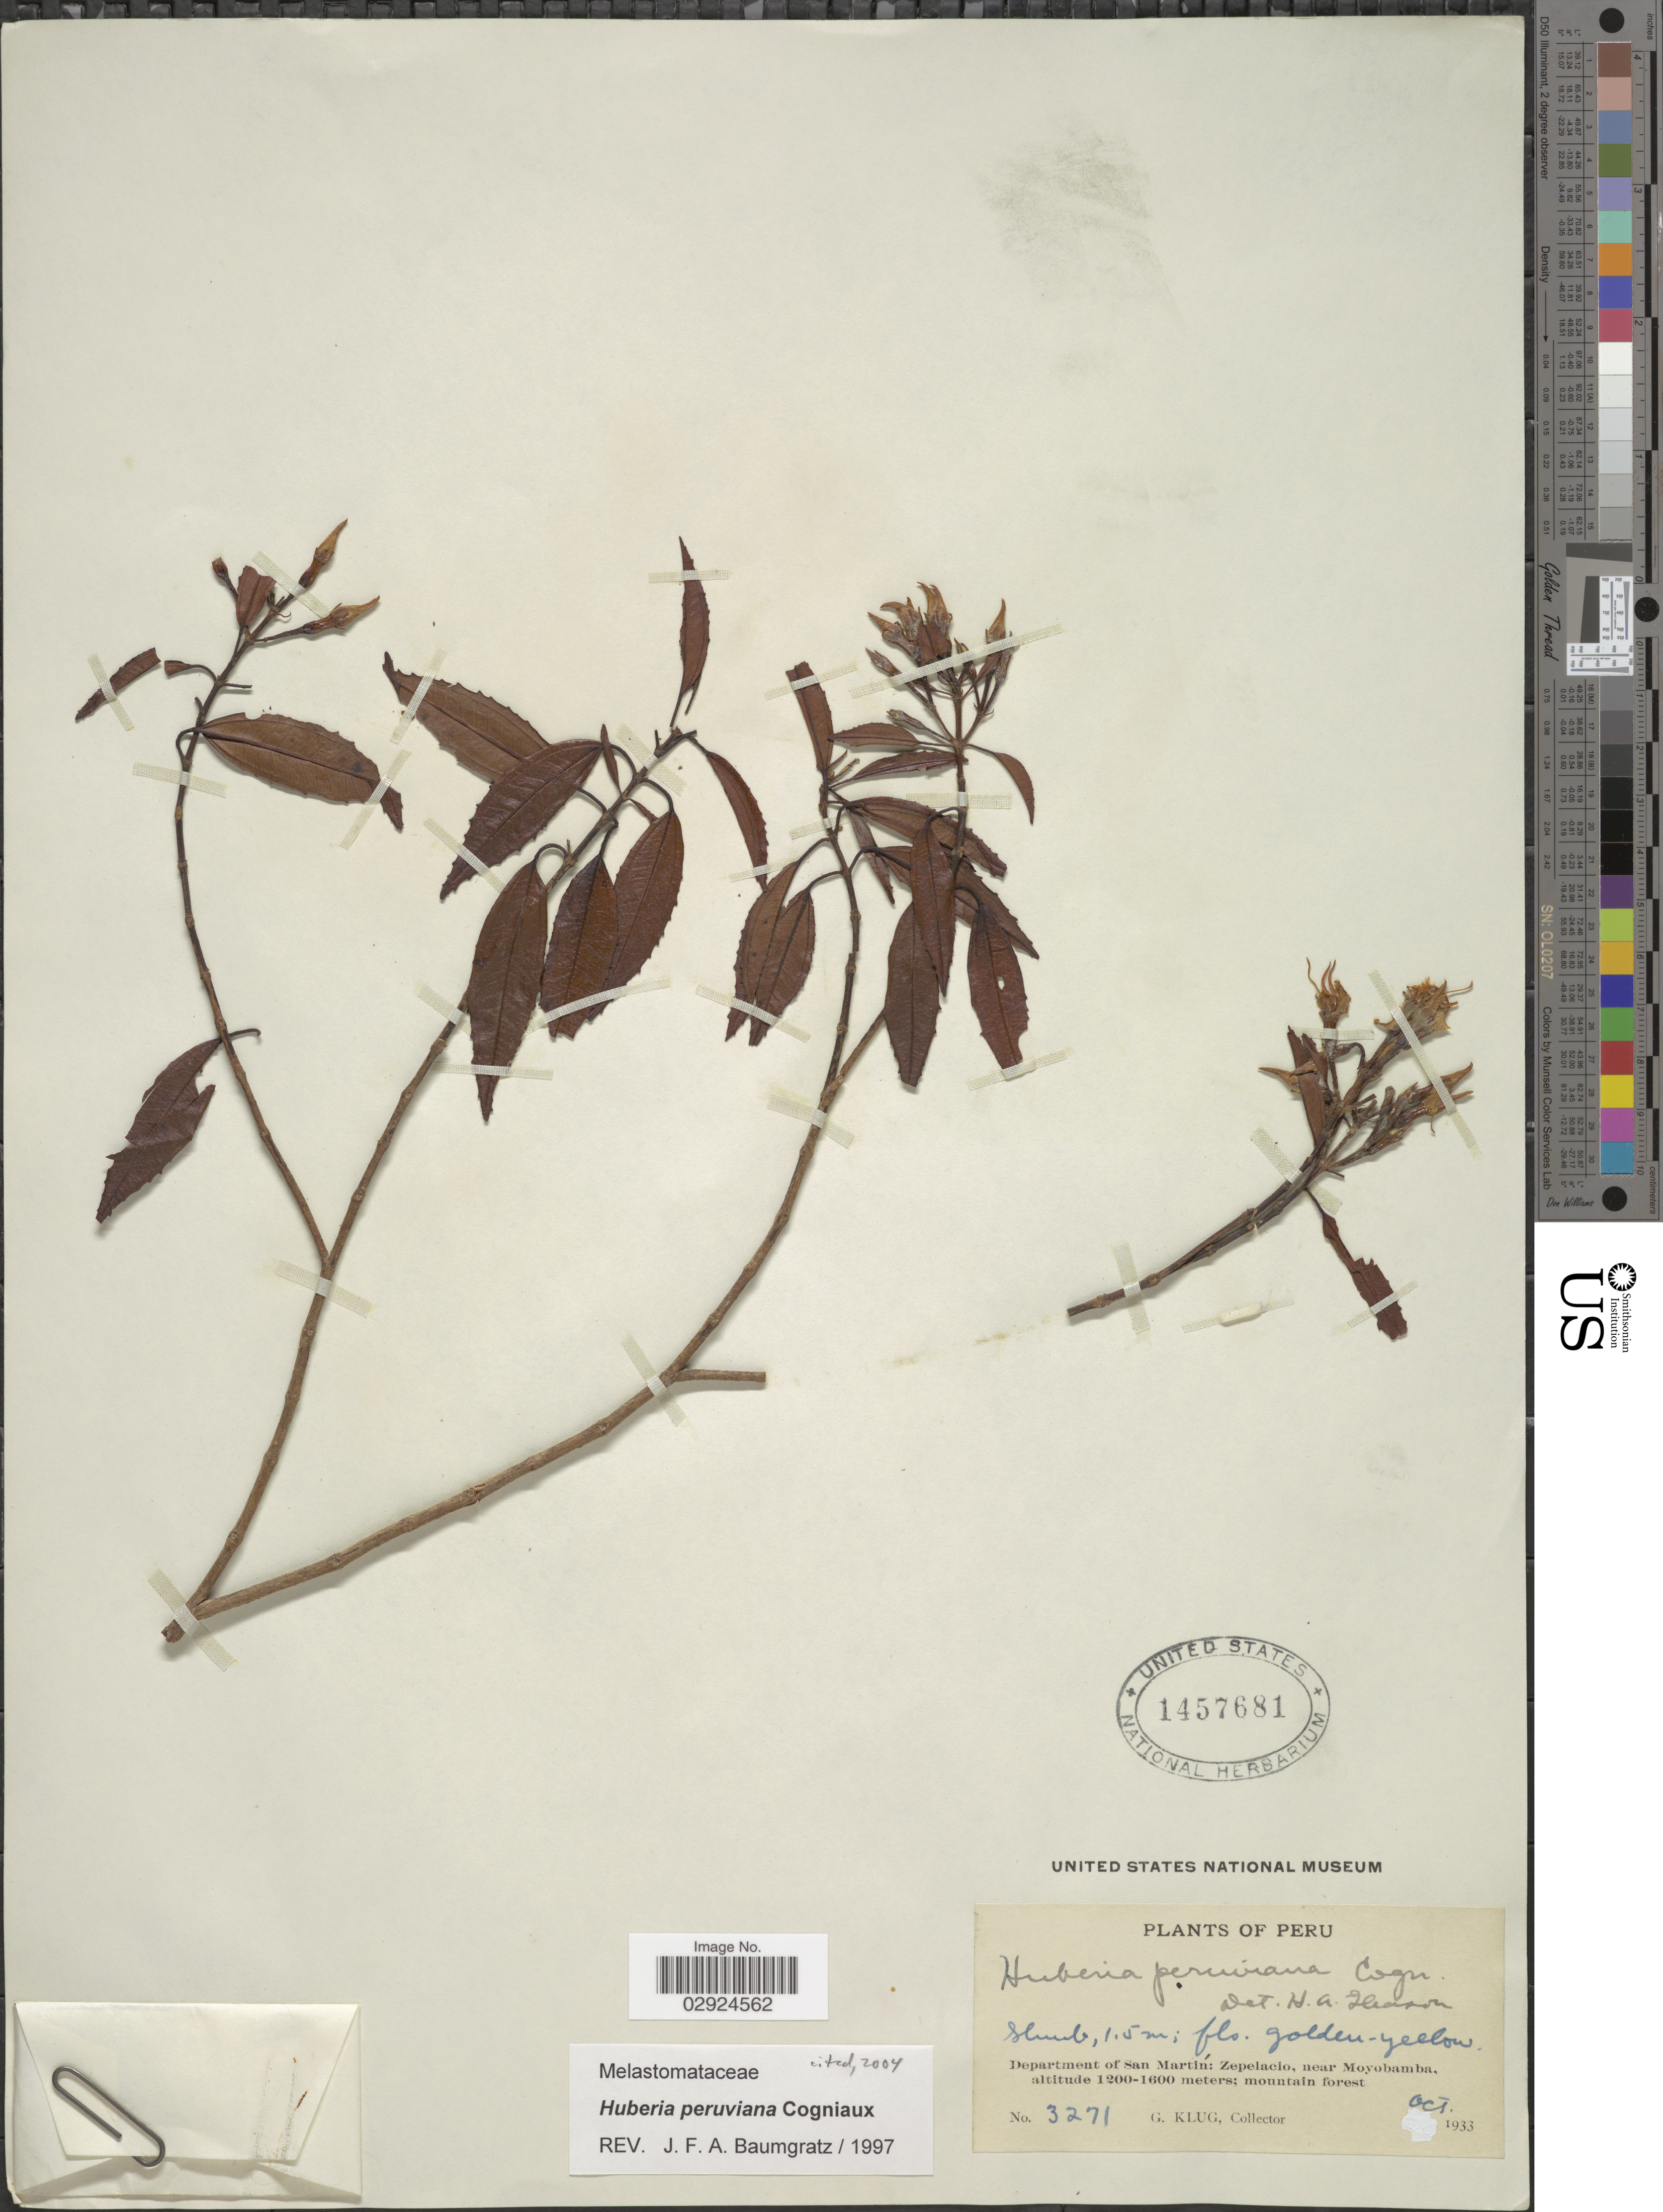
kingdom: Plantae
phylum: Tracheophyta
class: Magnoliopsida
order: Myrtales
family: Melastomataceae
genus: Huberia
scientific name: Huberia peruviana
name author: Cogn.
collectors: G. Klug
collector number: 3271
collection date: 1933-10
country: Peru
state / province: San Martín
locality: Department of San Martín: Zepelacio, near Moyobamba.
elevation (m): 1200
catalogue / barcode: US 1457681